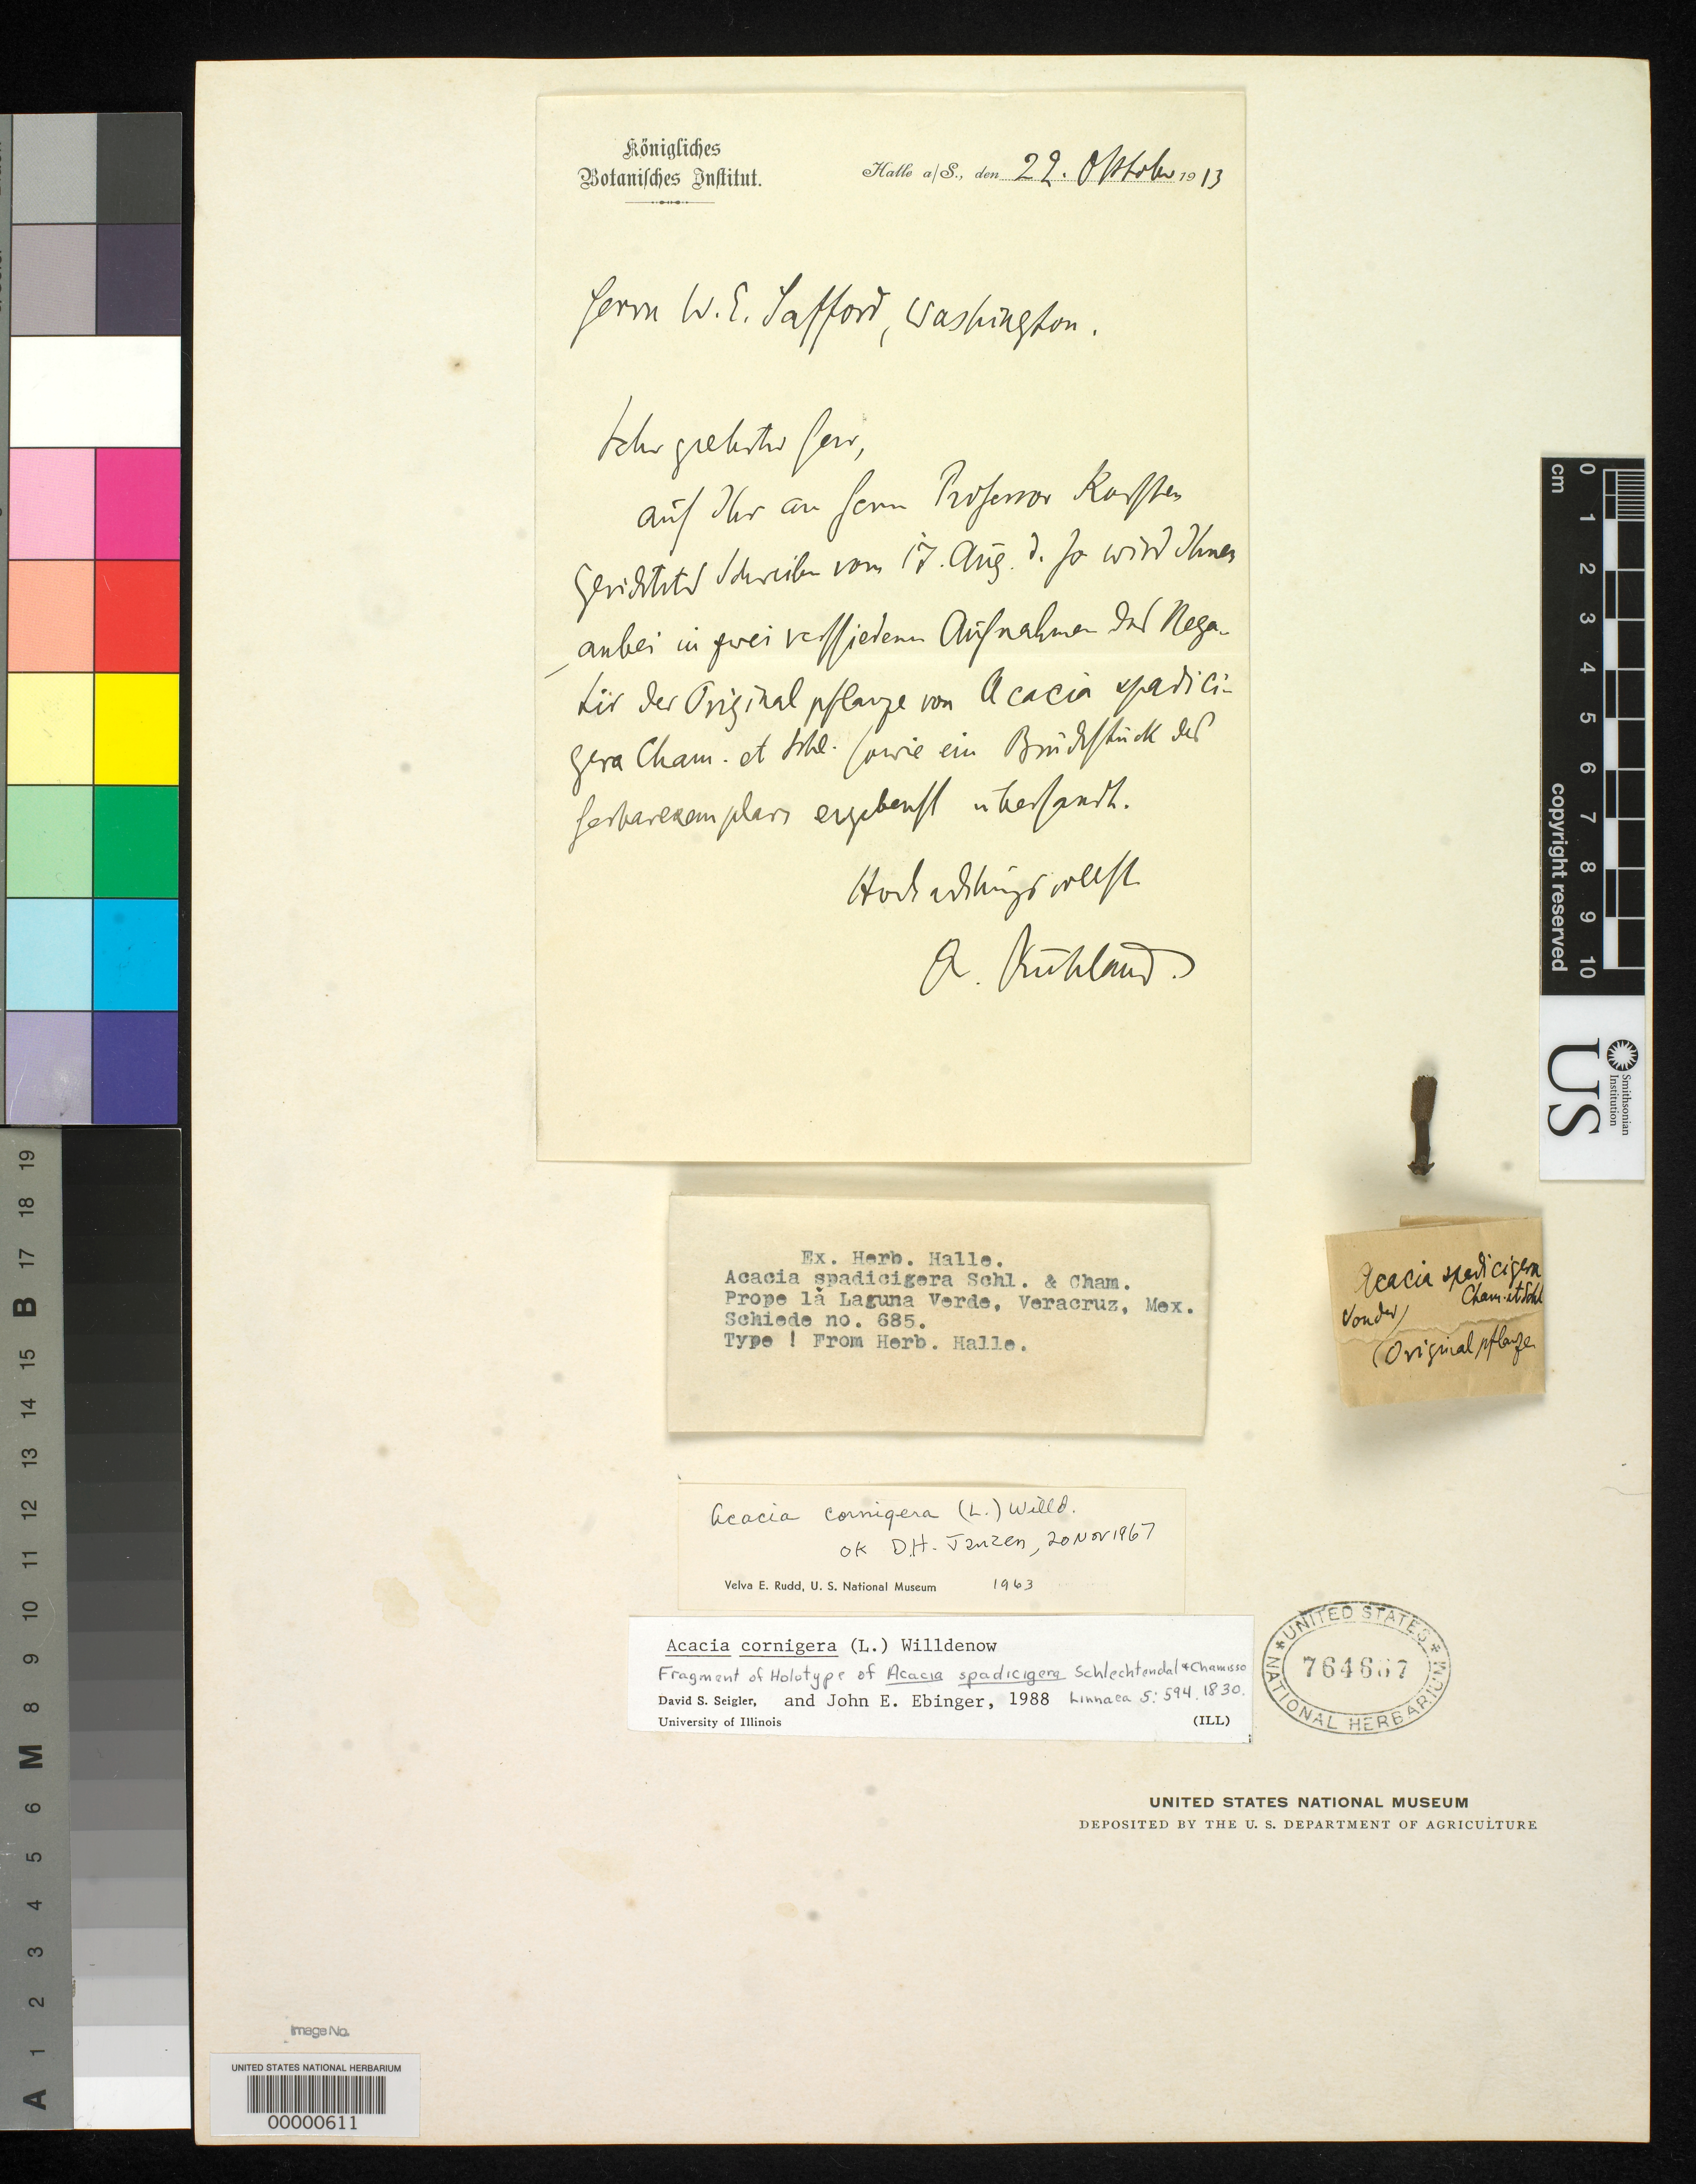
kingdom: Plantae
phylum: Tracheophyta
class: Magnoliopsida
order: Fabales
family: Fabaceae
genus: Acacia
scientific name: Acacia spadicigera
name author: Schltdl. & Cham.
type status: Type Fragment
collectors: C. J. W. Schiede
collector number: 685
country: Mexico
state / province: Veracruz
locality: Veracruz.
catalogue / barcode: US 764667